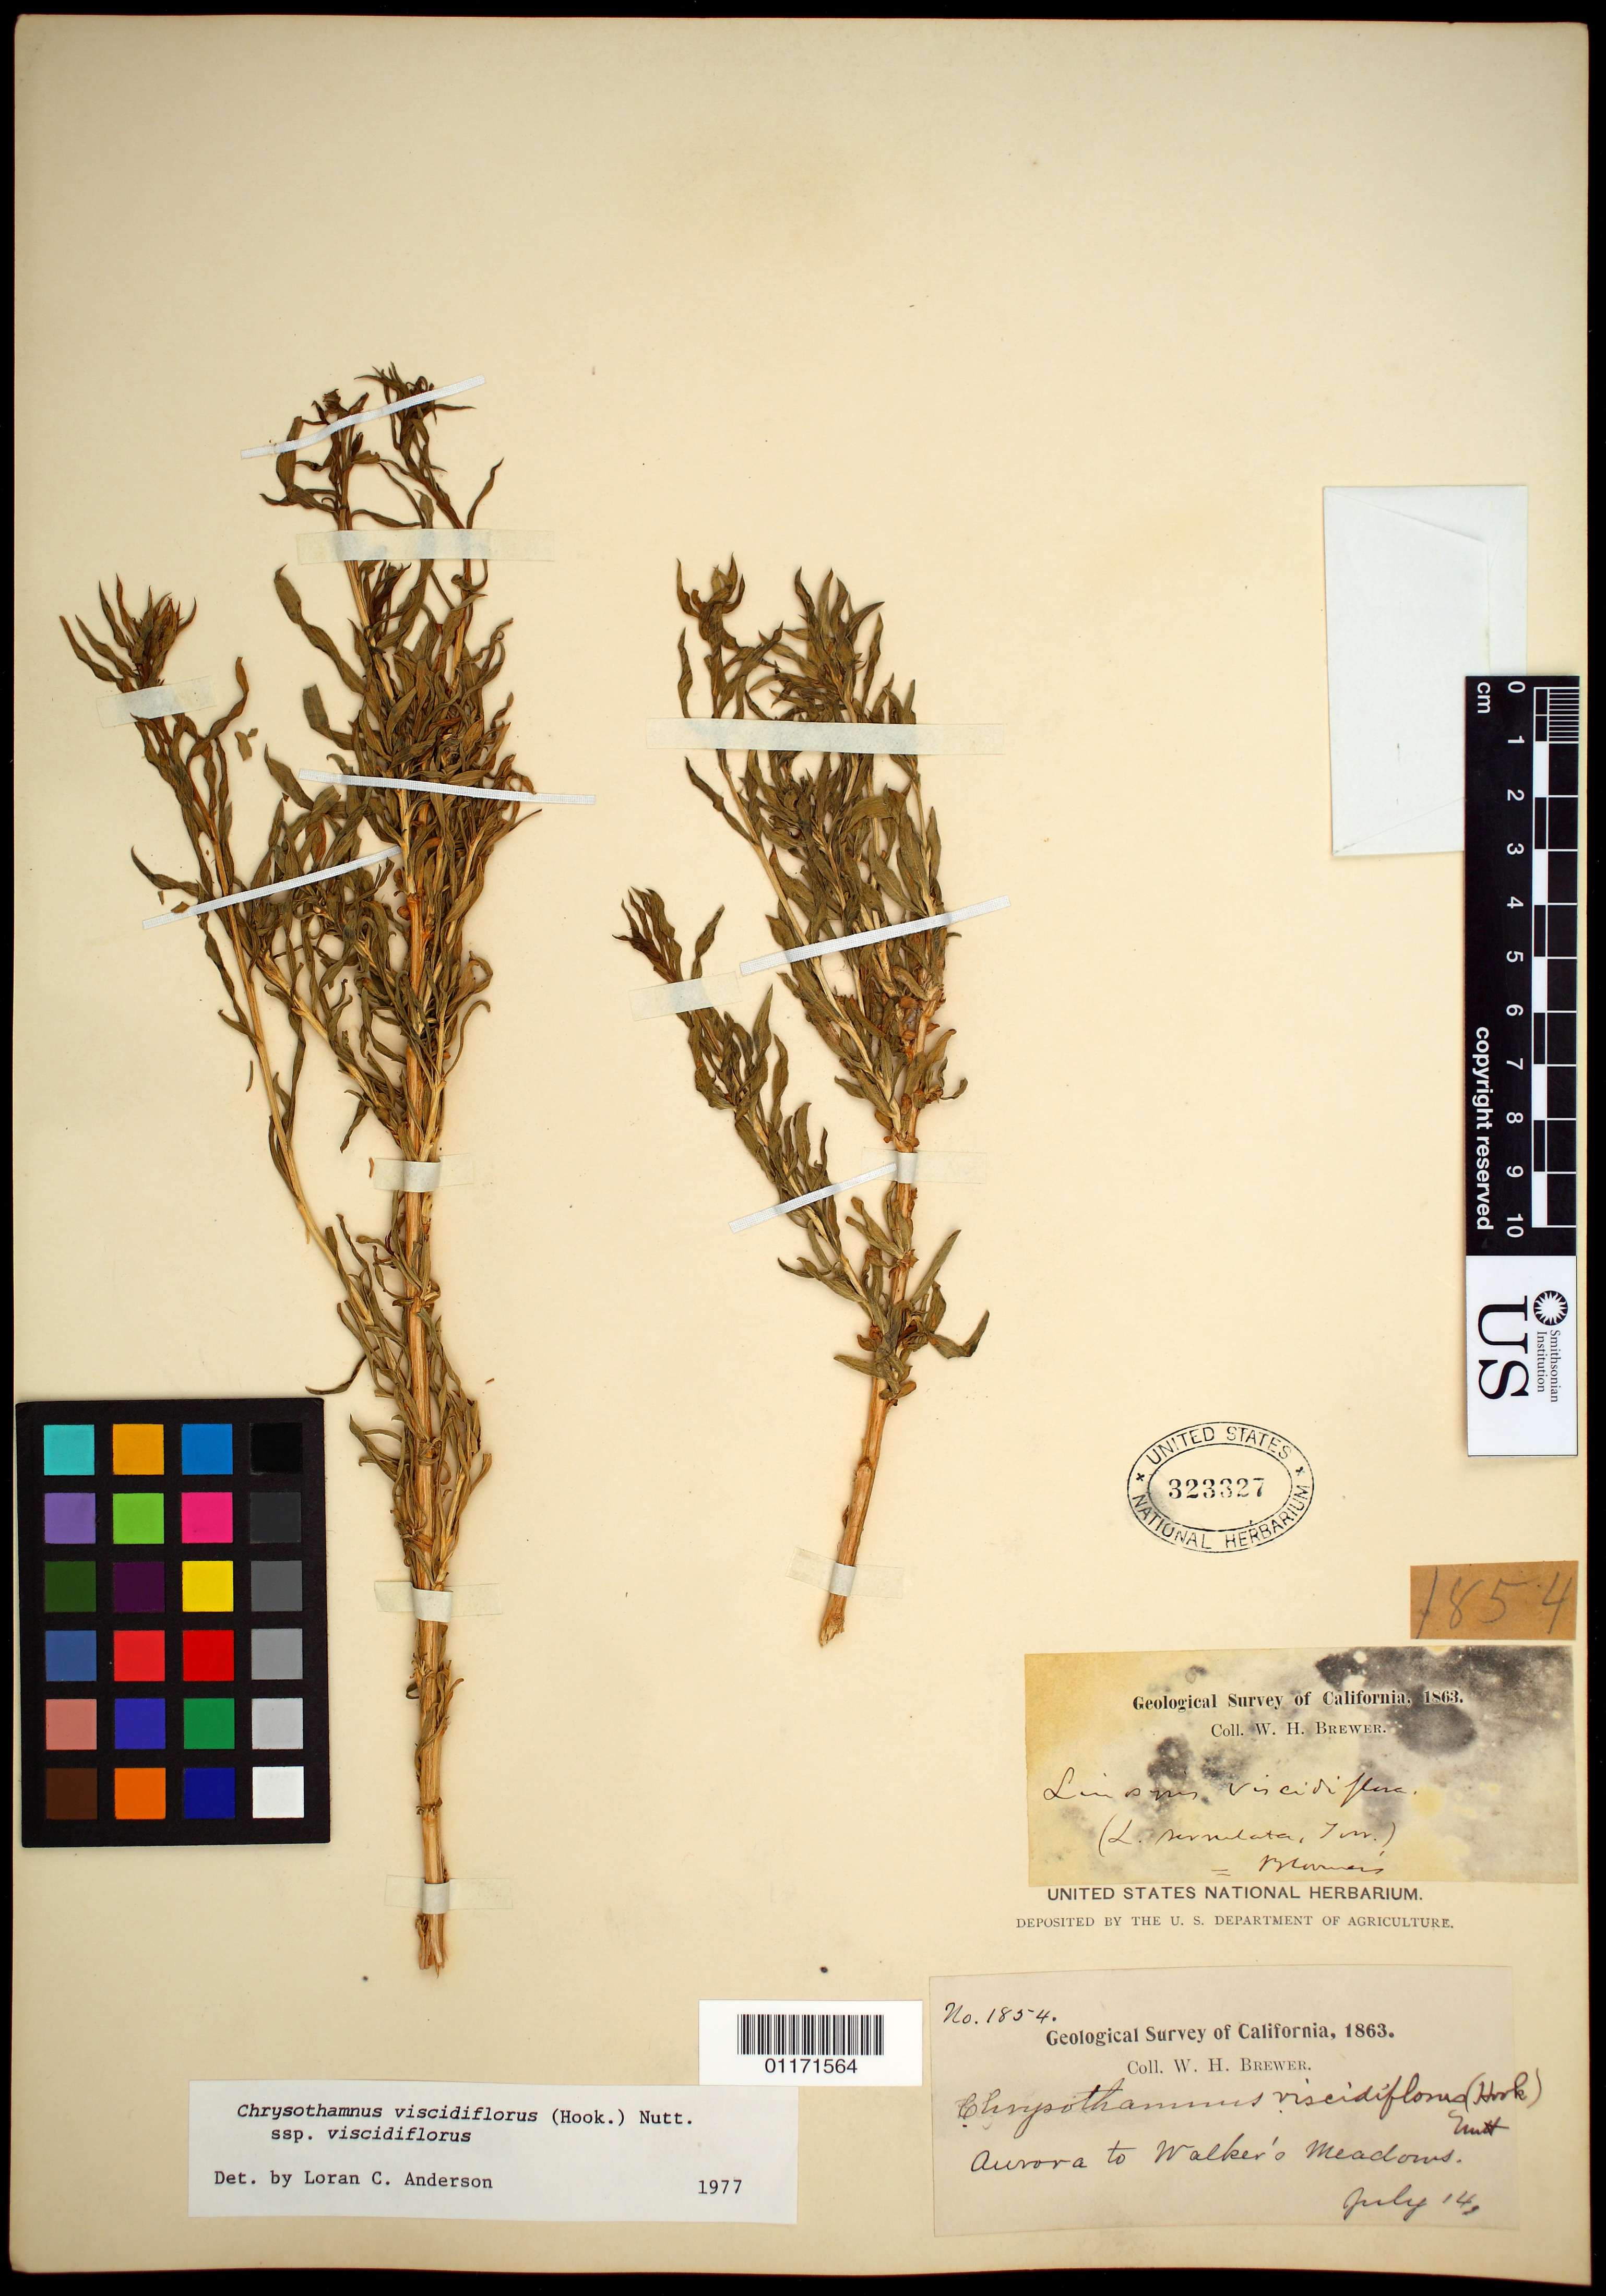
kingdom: Plantae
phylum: Tracheophyta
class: Magnoliopsida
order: Asterales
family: Asteraceae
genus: Chrysothamnus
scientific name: Chrysothamnus viscidiflorus subsp. viscidiflorus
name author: (Hook.) Nutt.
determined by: Urbatsch, Lowell E., Curator (LSU), Louisiana State University (UNITED STATES)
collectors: W. H. Brewer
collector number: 1854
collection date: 1863-07-14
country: United States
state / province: California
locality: Aurora to Walker's Meadows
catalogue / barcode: US 323327